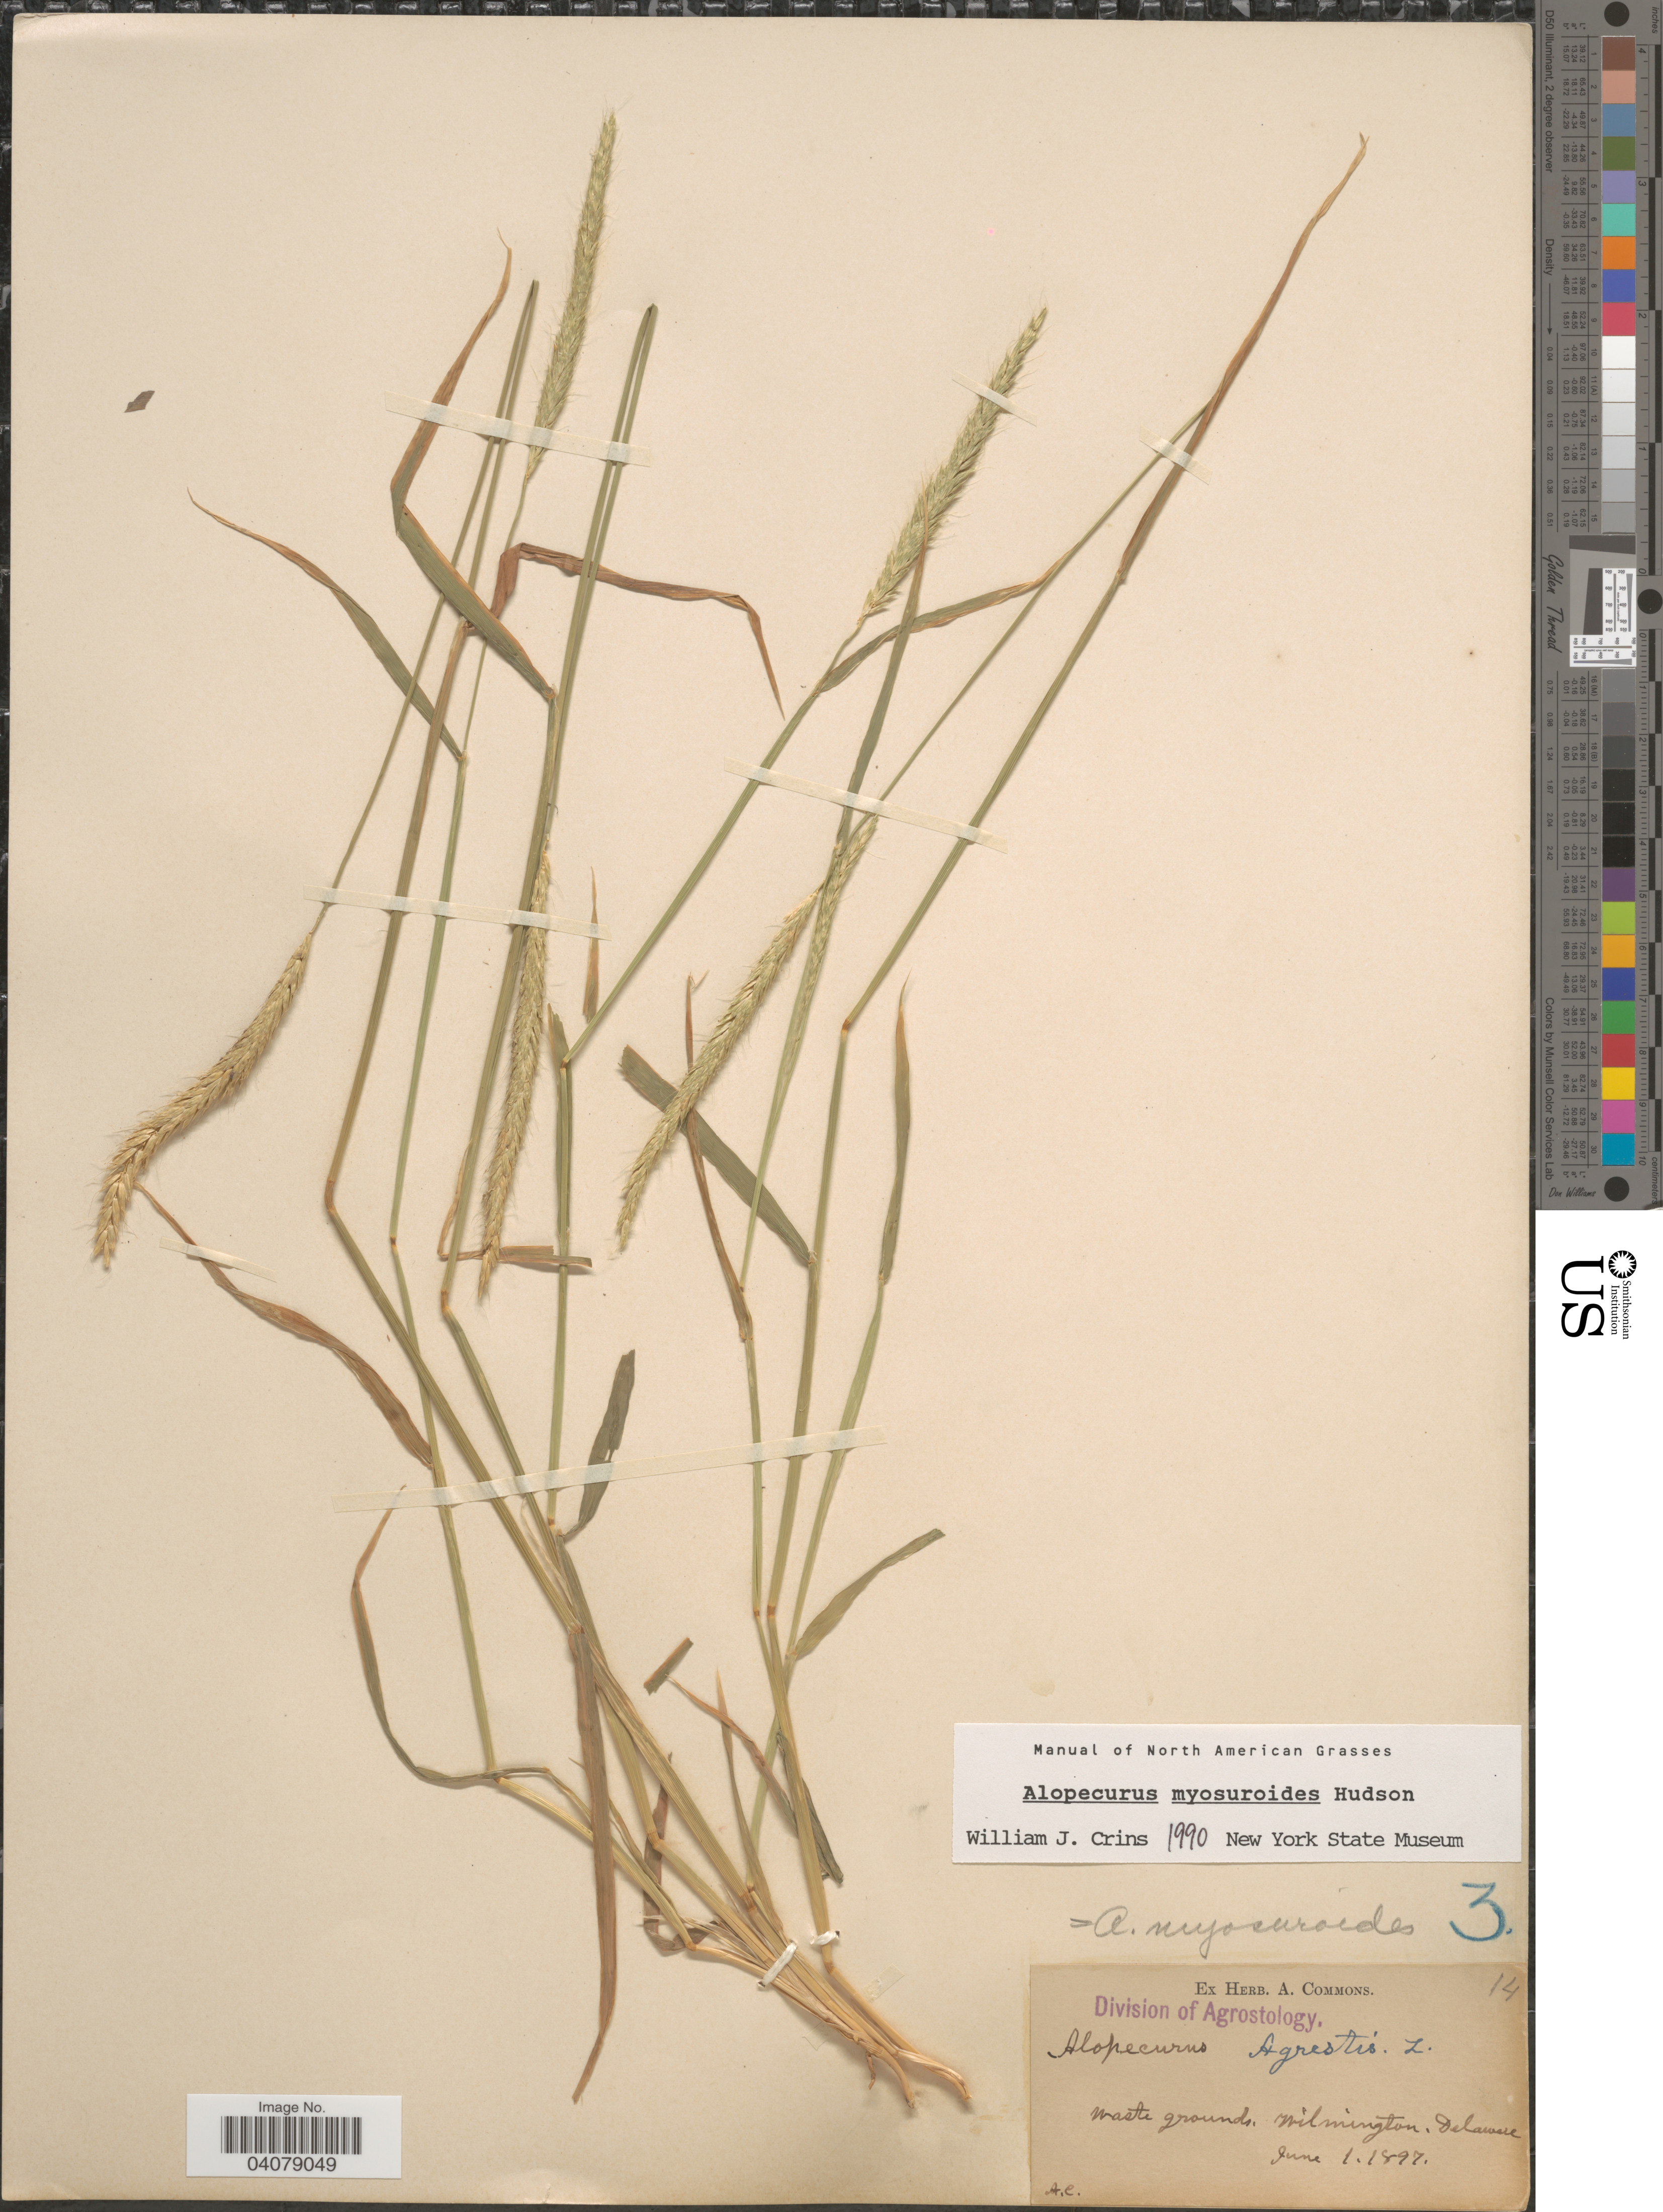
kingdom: Plantae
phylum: Tracheophyta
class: Liliopsida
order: Poales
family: Poaceae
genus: Alopecurus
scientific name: Alopecurus myosuroides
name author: Huds.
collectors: A. Commons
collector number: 14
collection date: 1897-06-01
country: United States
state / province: Delaware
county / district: New Castle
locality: Waste grounds, Wilmington.